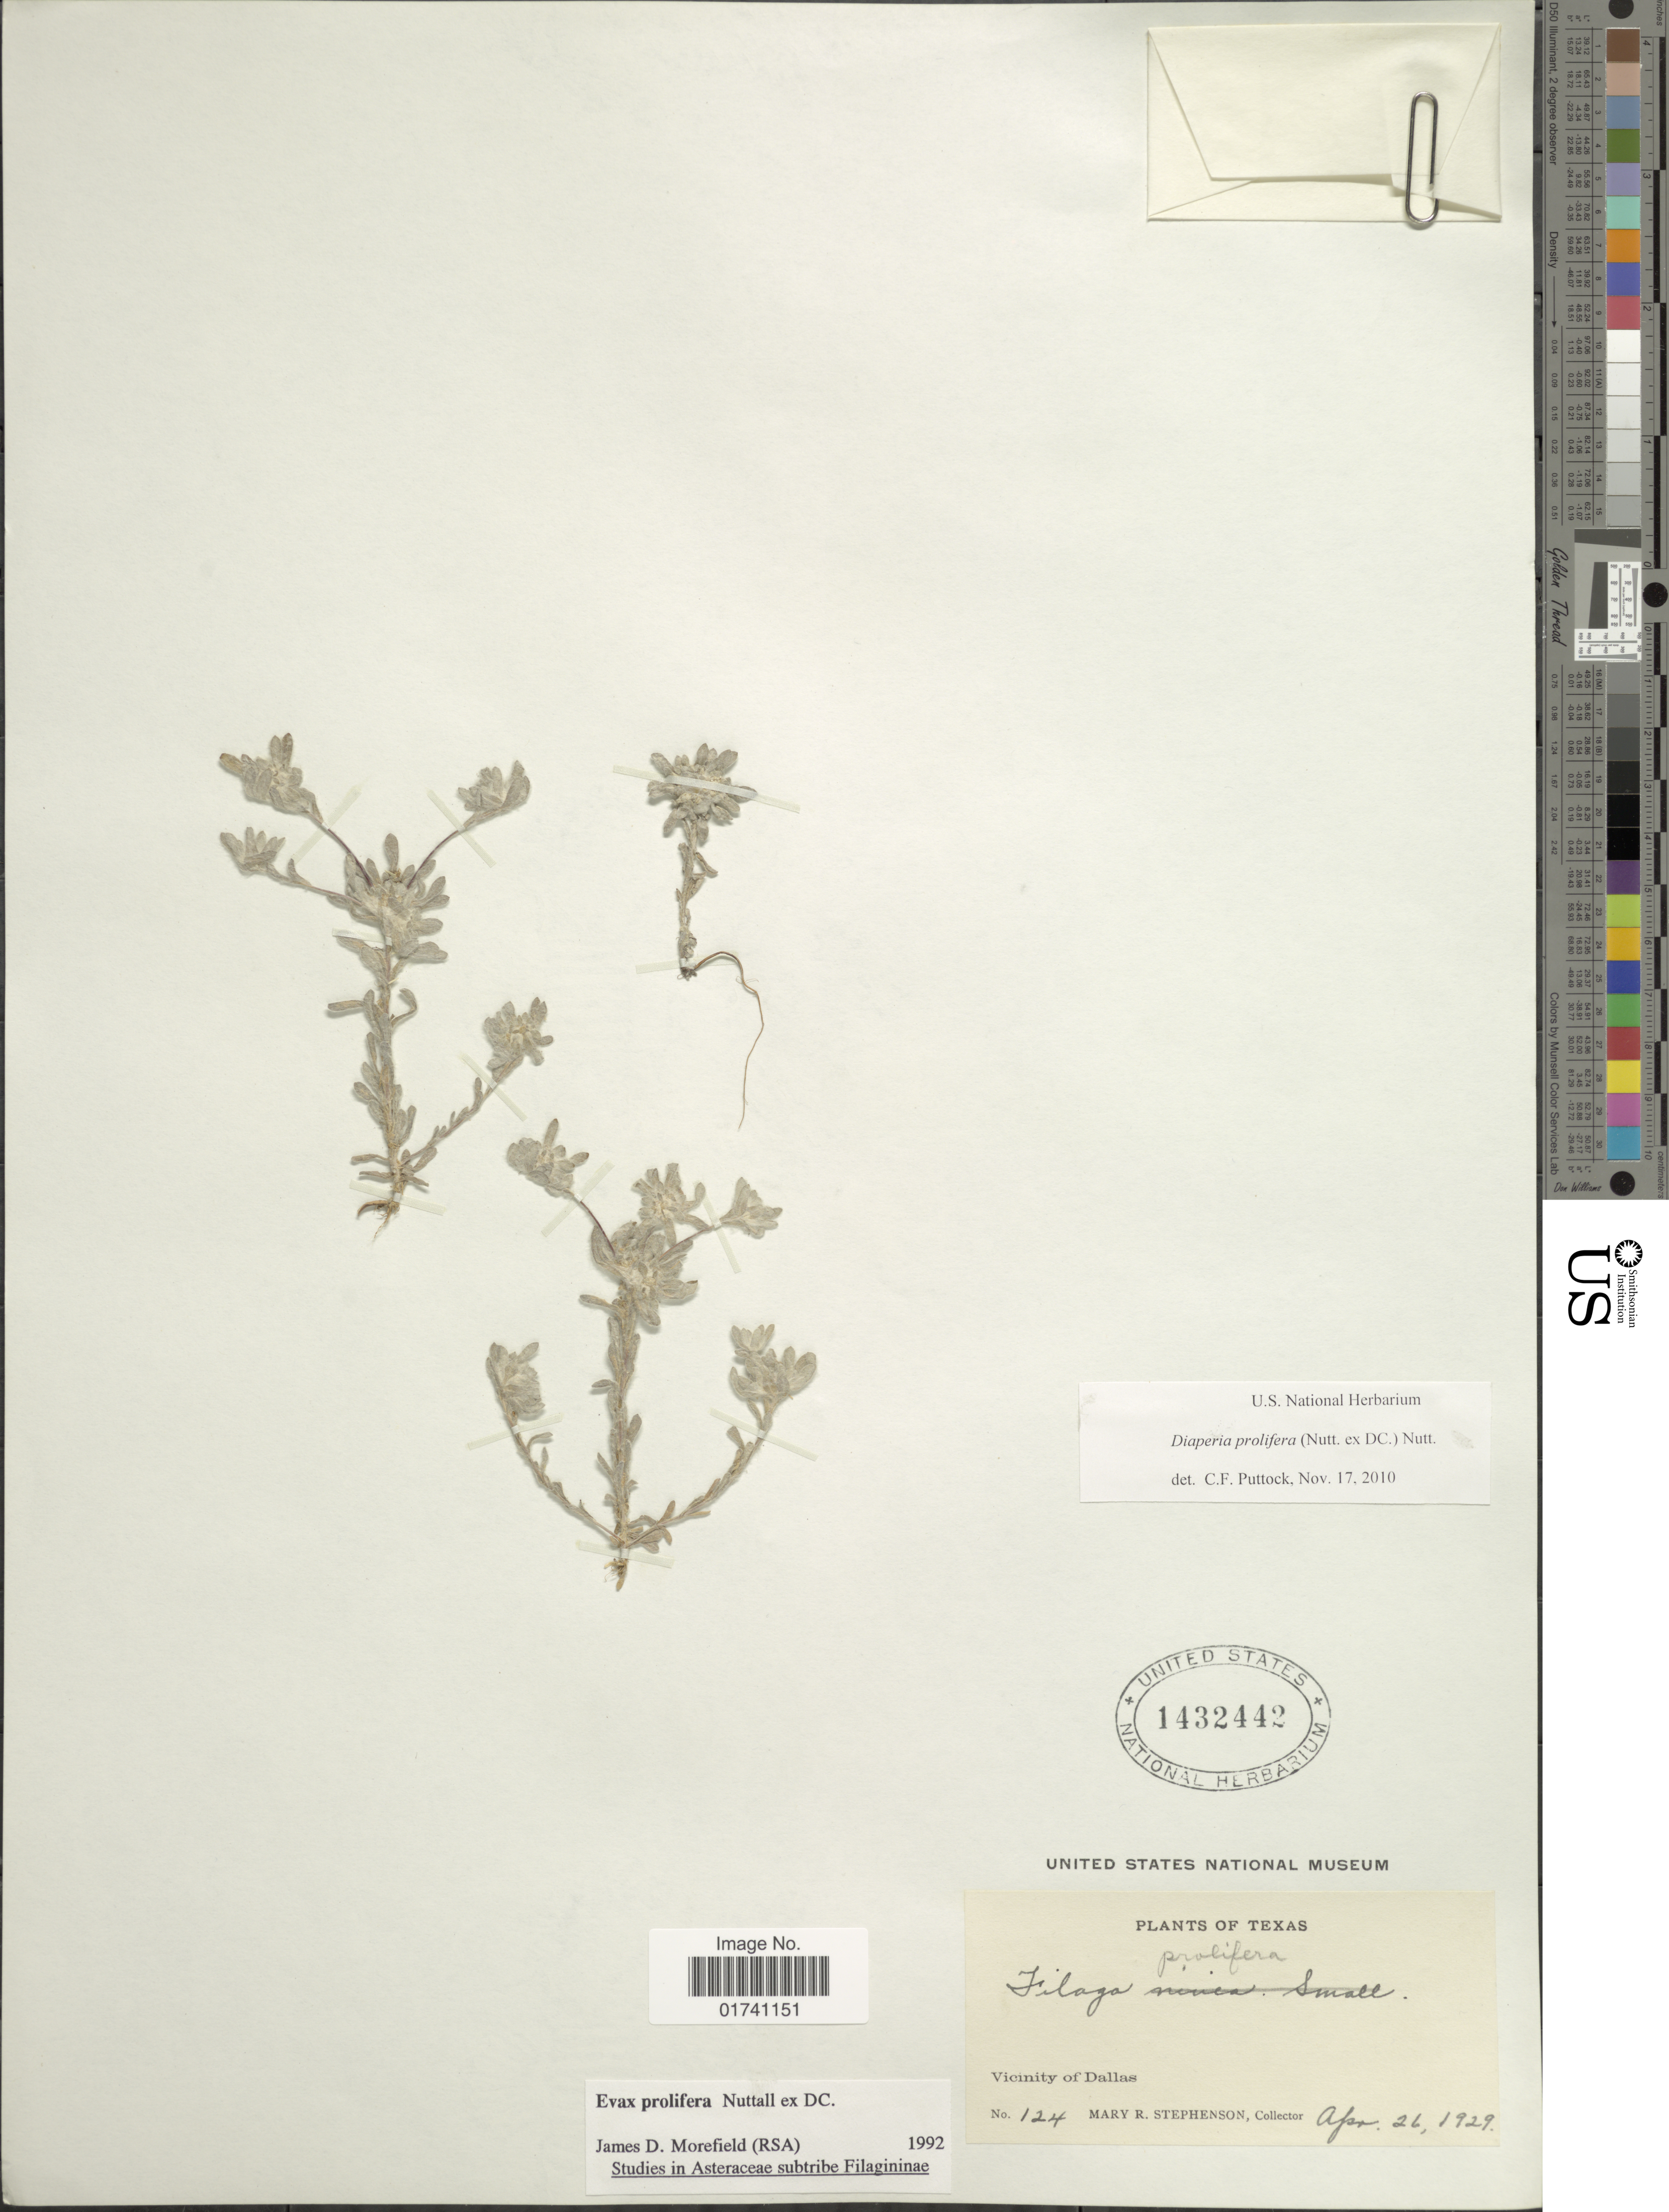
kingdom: Plantae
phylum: Tracheophyta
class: Magnoliopsida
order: Asterales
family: Asteraceae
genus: Diaperia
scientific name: Diaperia prolifera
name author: (Nutt. ex DC.) Morefield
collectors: M. Stephenson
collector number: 124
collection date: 1929-04-26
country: United States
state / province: Texas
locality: Vicinity of Dallas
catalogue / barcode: US 1432442